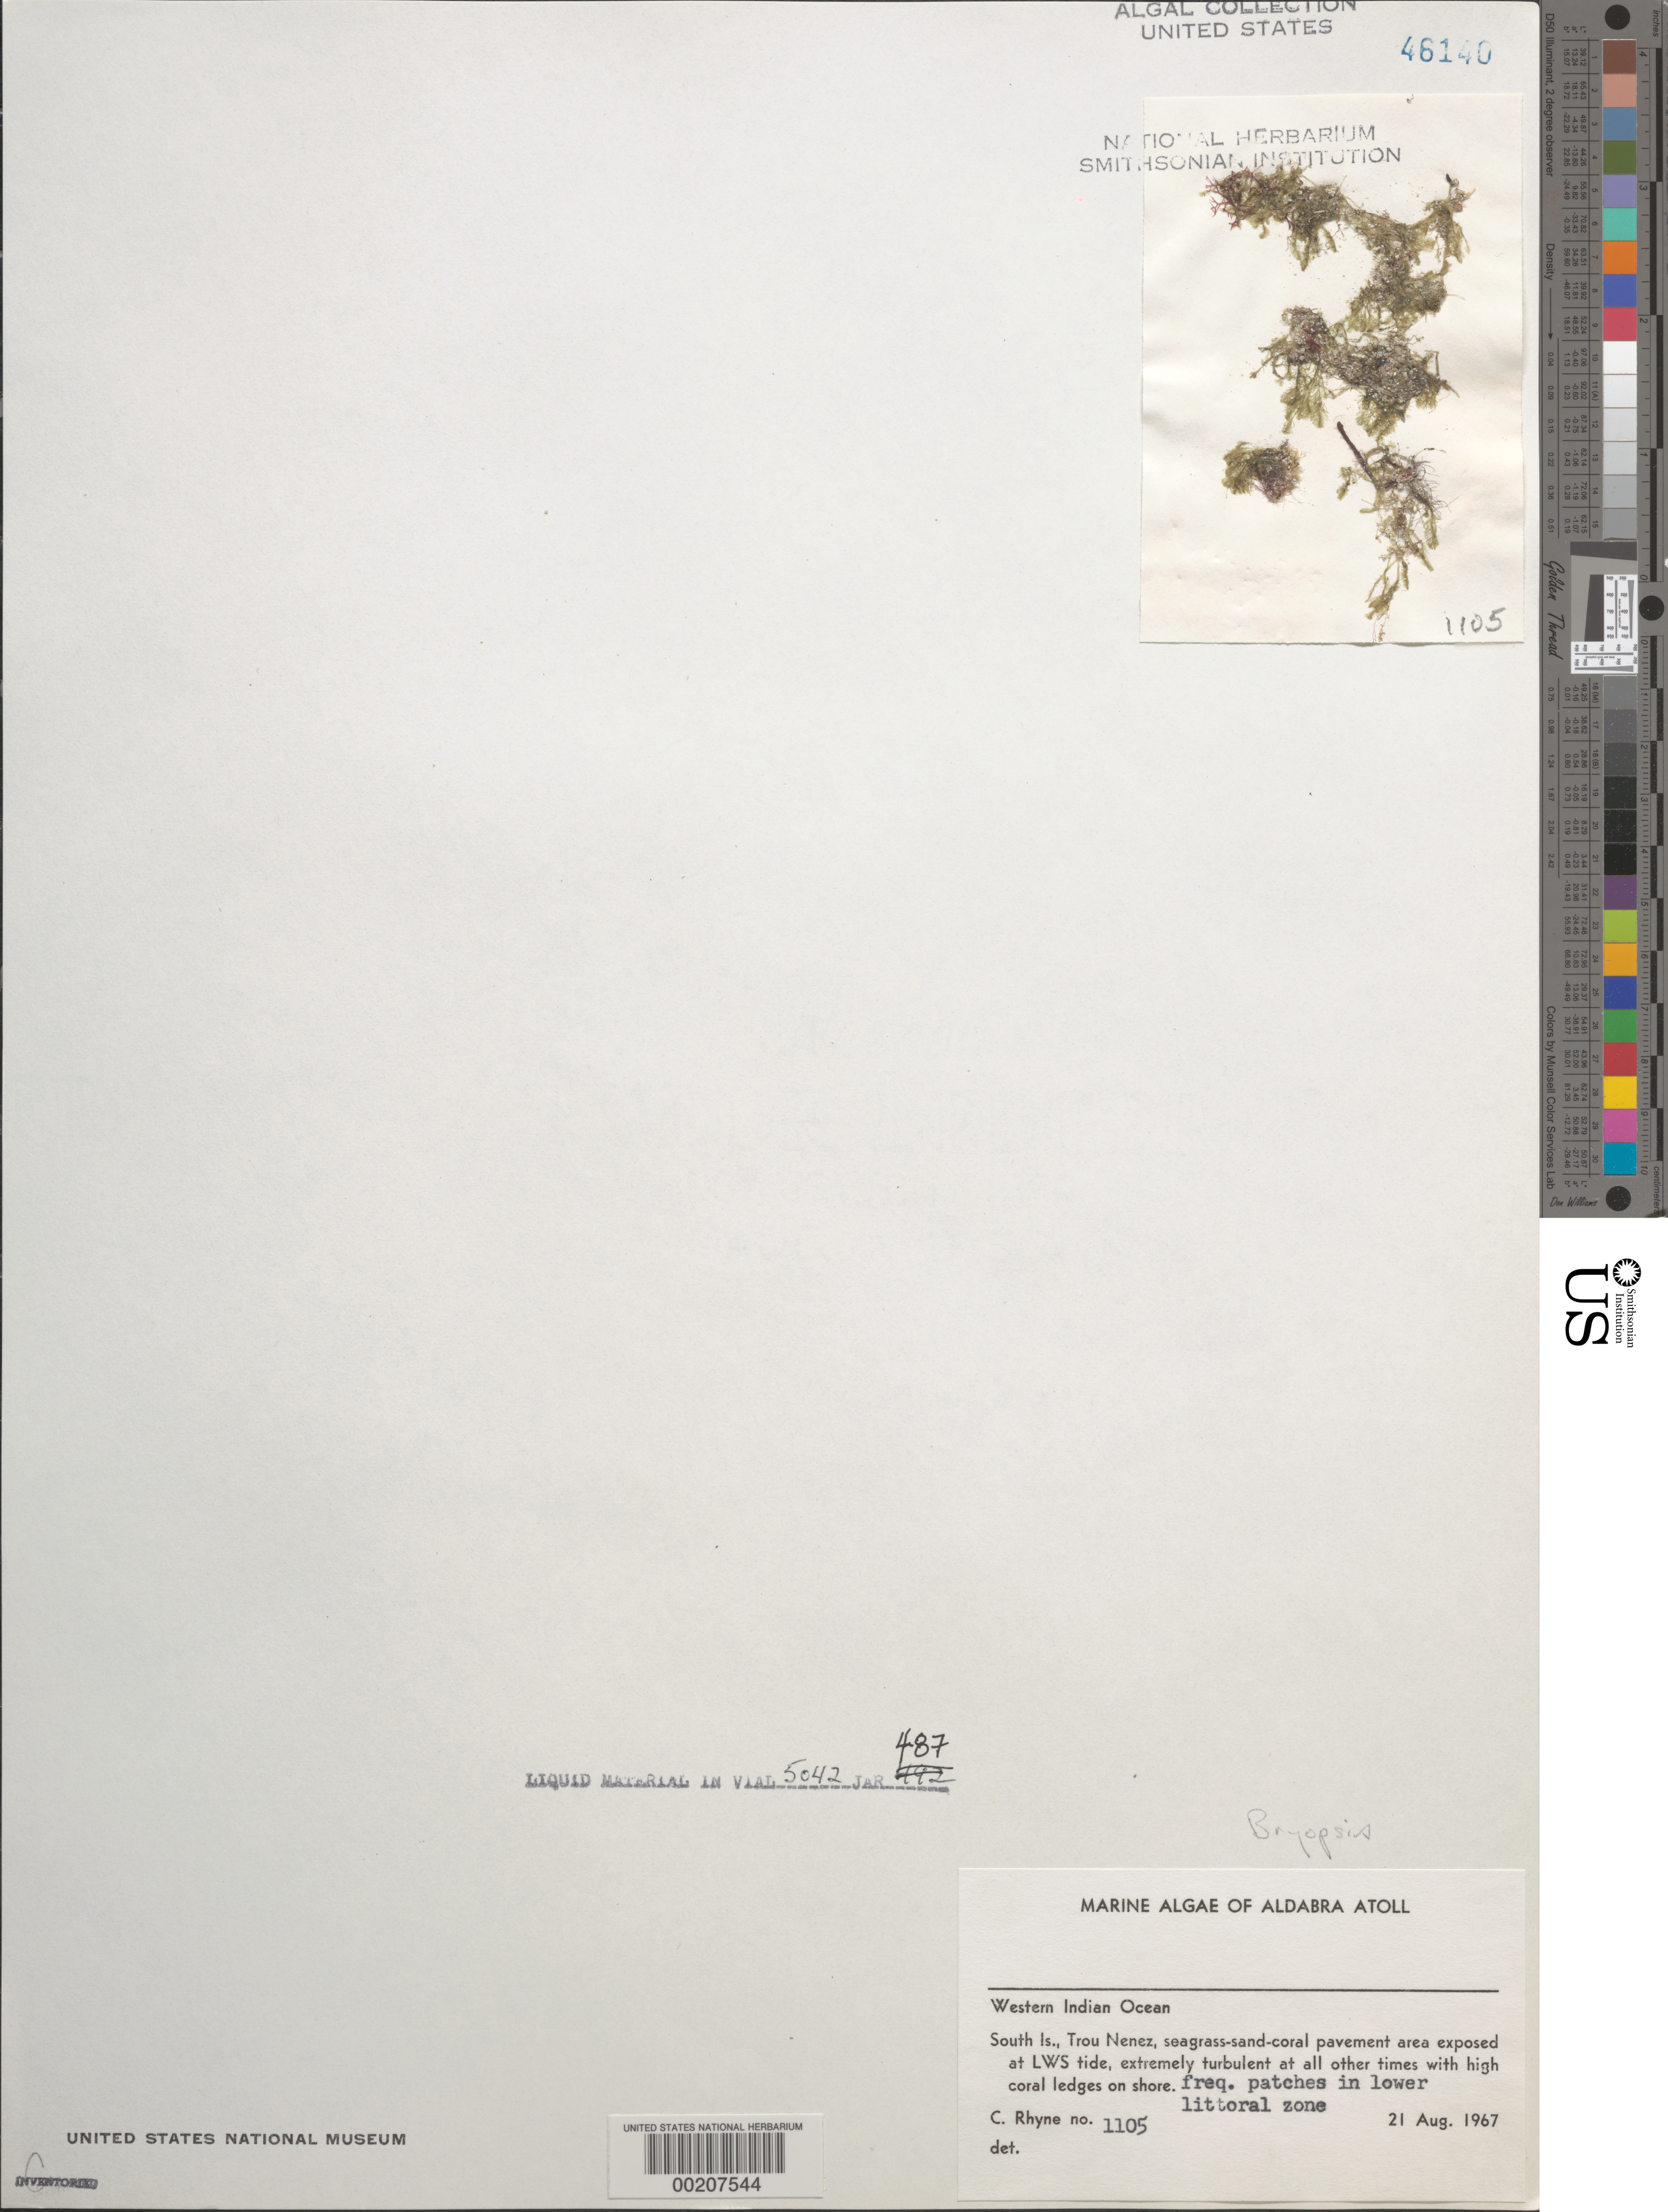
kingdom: Plantae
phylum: Chlorophyta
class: Ulvophyceae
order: Bryopsidales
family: Bryopsidaceae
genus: Bryopsis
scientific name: Bryopsis sp.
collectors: C. Rhyne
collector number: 1105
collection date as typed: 21 Aug 1967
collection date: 1967-08-21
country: Seychelles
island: Aldabra Atoll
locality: Trou Nenez, South Islet.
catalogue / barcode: US 46140